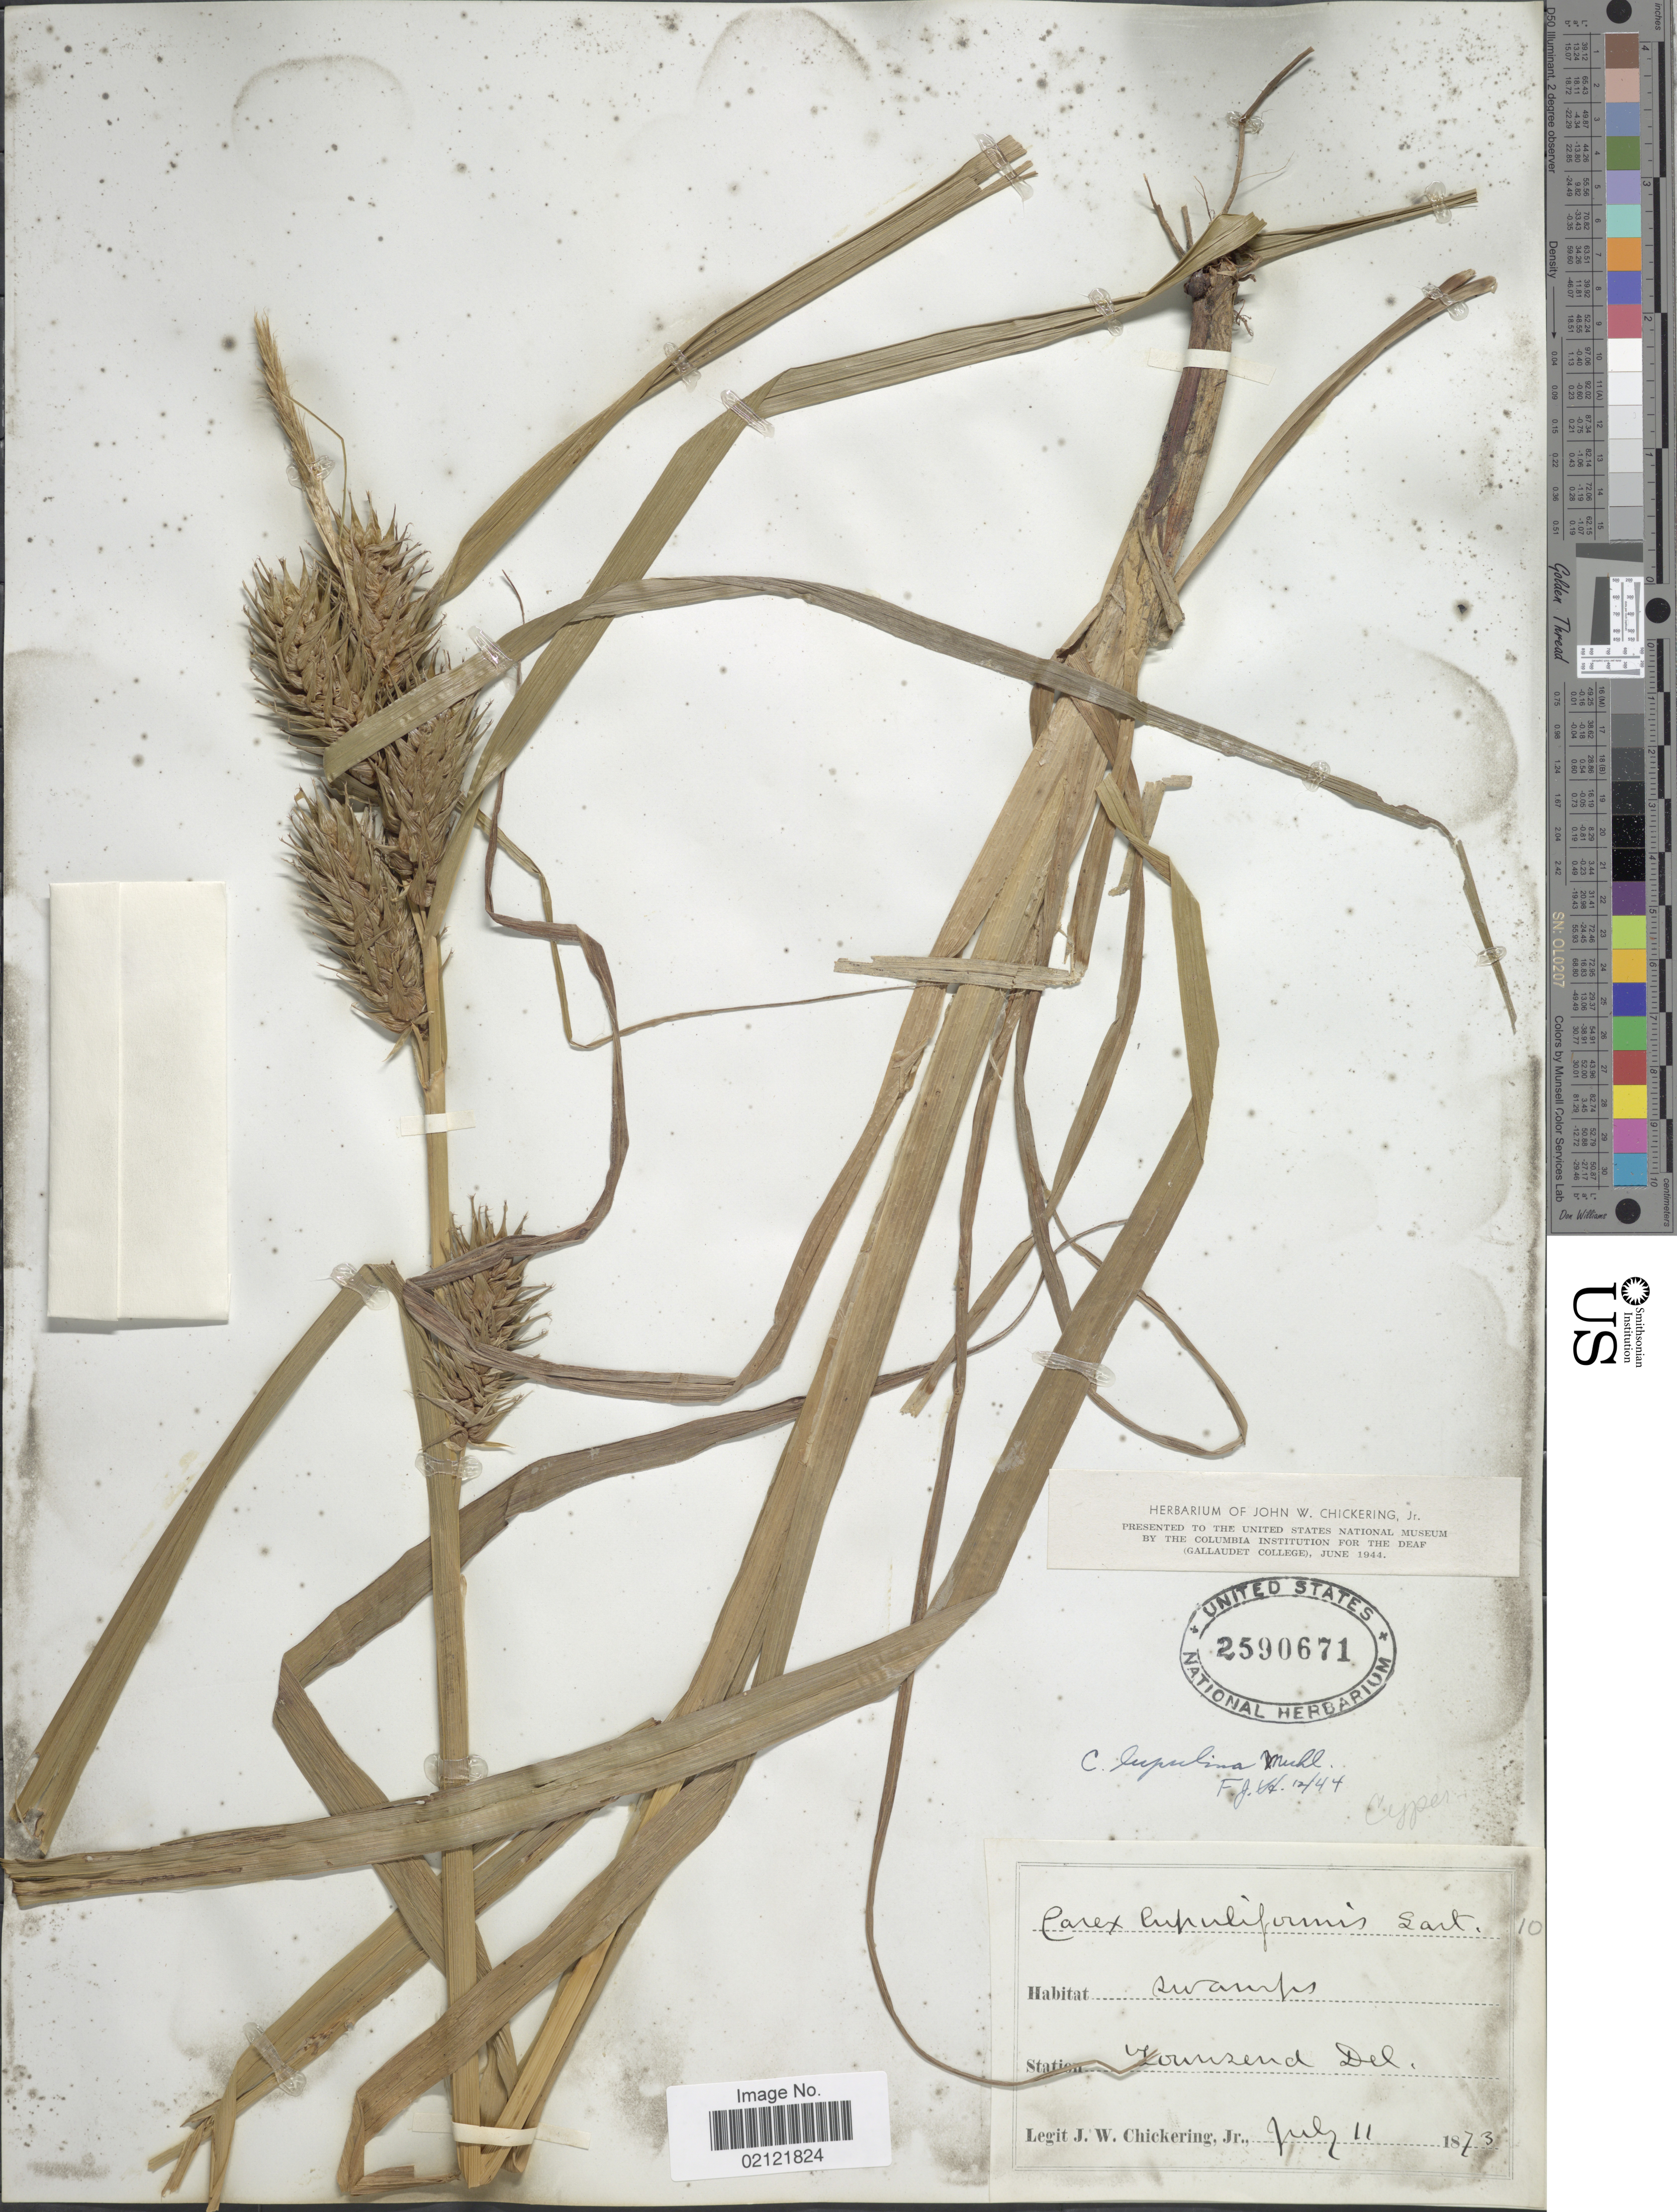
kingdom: Plantae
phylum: Tracheophyta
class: Liliopsida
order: Poales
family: Cyperaceae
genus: Carex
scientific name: Carex lupulina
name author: Muhl. ex Willd.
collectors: J. W. Chickering Jr.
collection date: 1873-07-11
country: United States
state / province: Delaware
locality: Townsend, Del.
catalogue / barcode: US 2590671